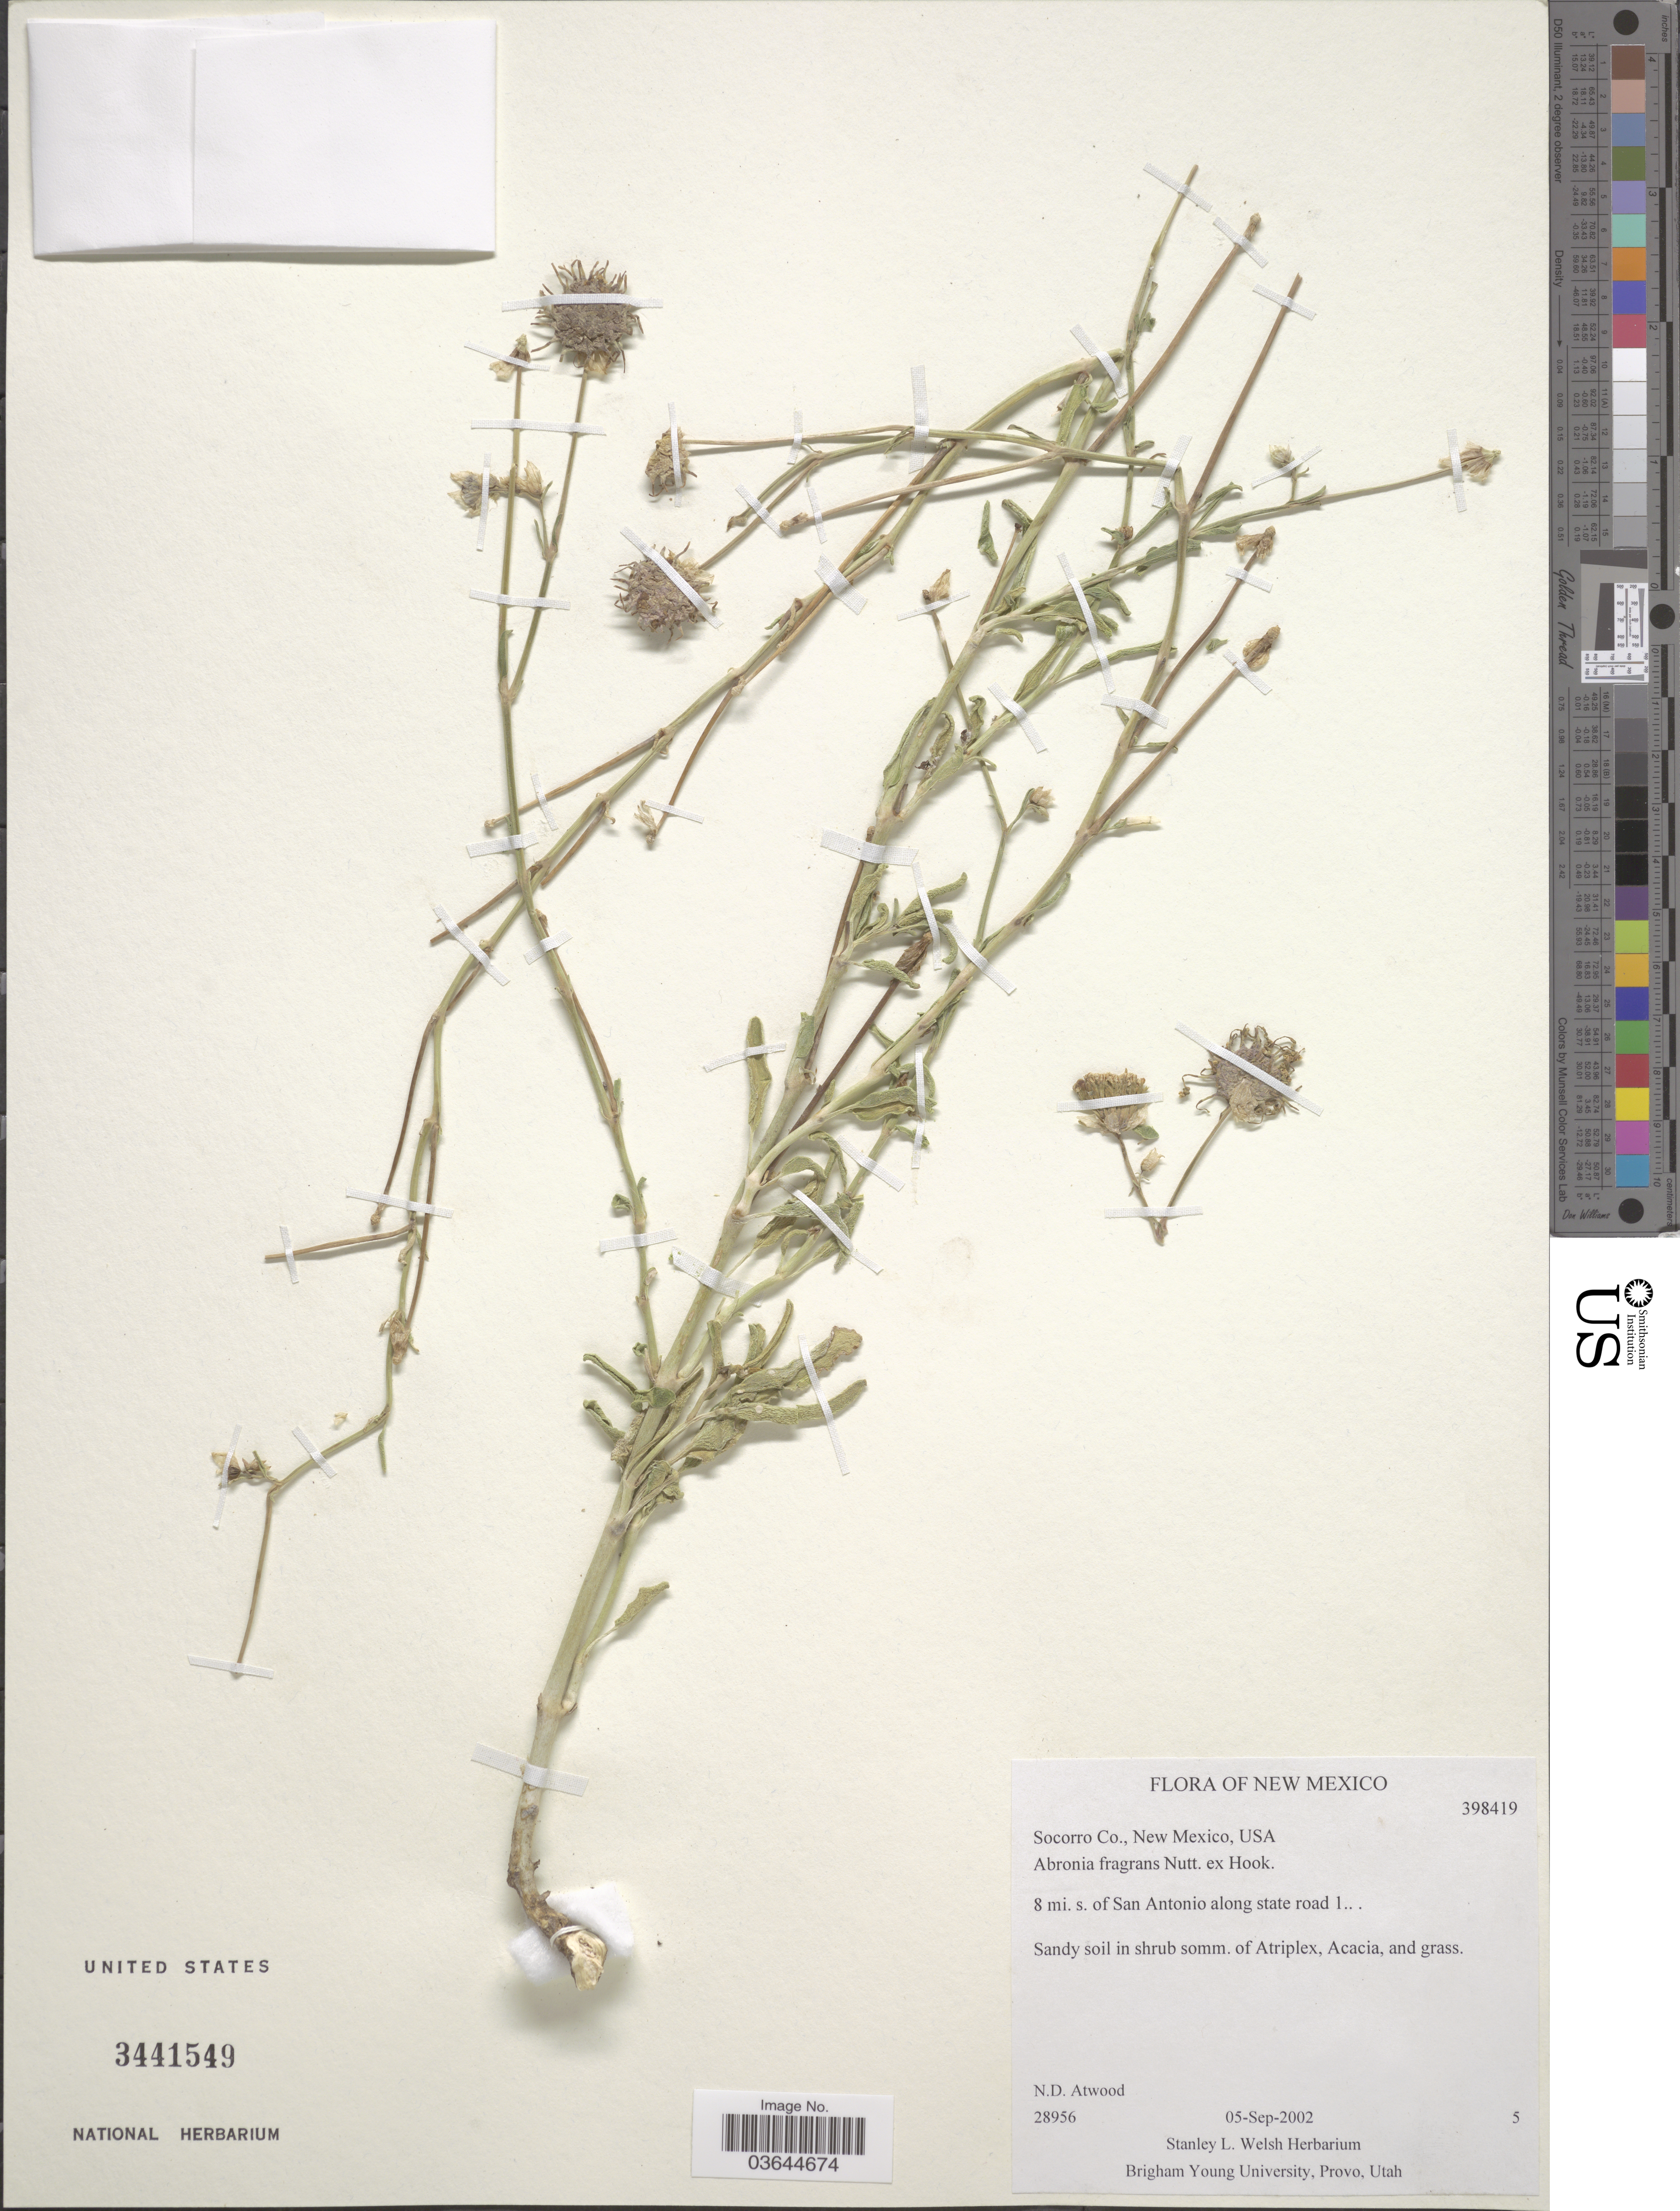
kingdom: Plantae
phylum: Tracheophyta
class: Magnoliopsida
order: Caryophyllales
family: Nyctaginaceae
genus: Abronia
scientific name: Abronia fragrans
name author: Nutt. ex Hook.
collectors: N. Atwood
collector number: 28956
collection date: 2002-09-05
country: United States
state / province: New Mexico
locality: Socorro Co., USA. 8 mi. s. of San Antonio along state road 1.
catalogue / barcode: US 3441549